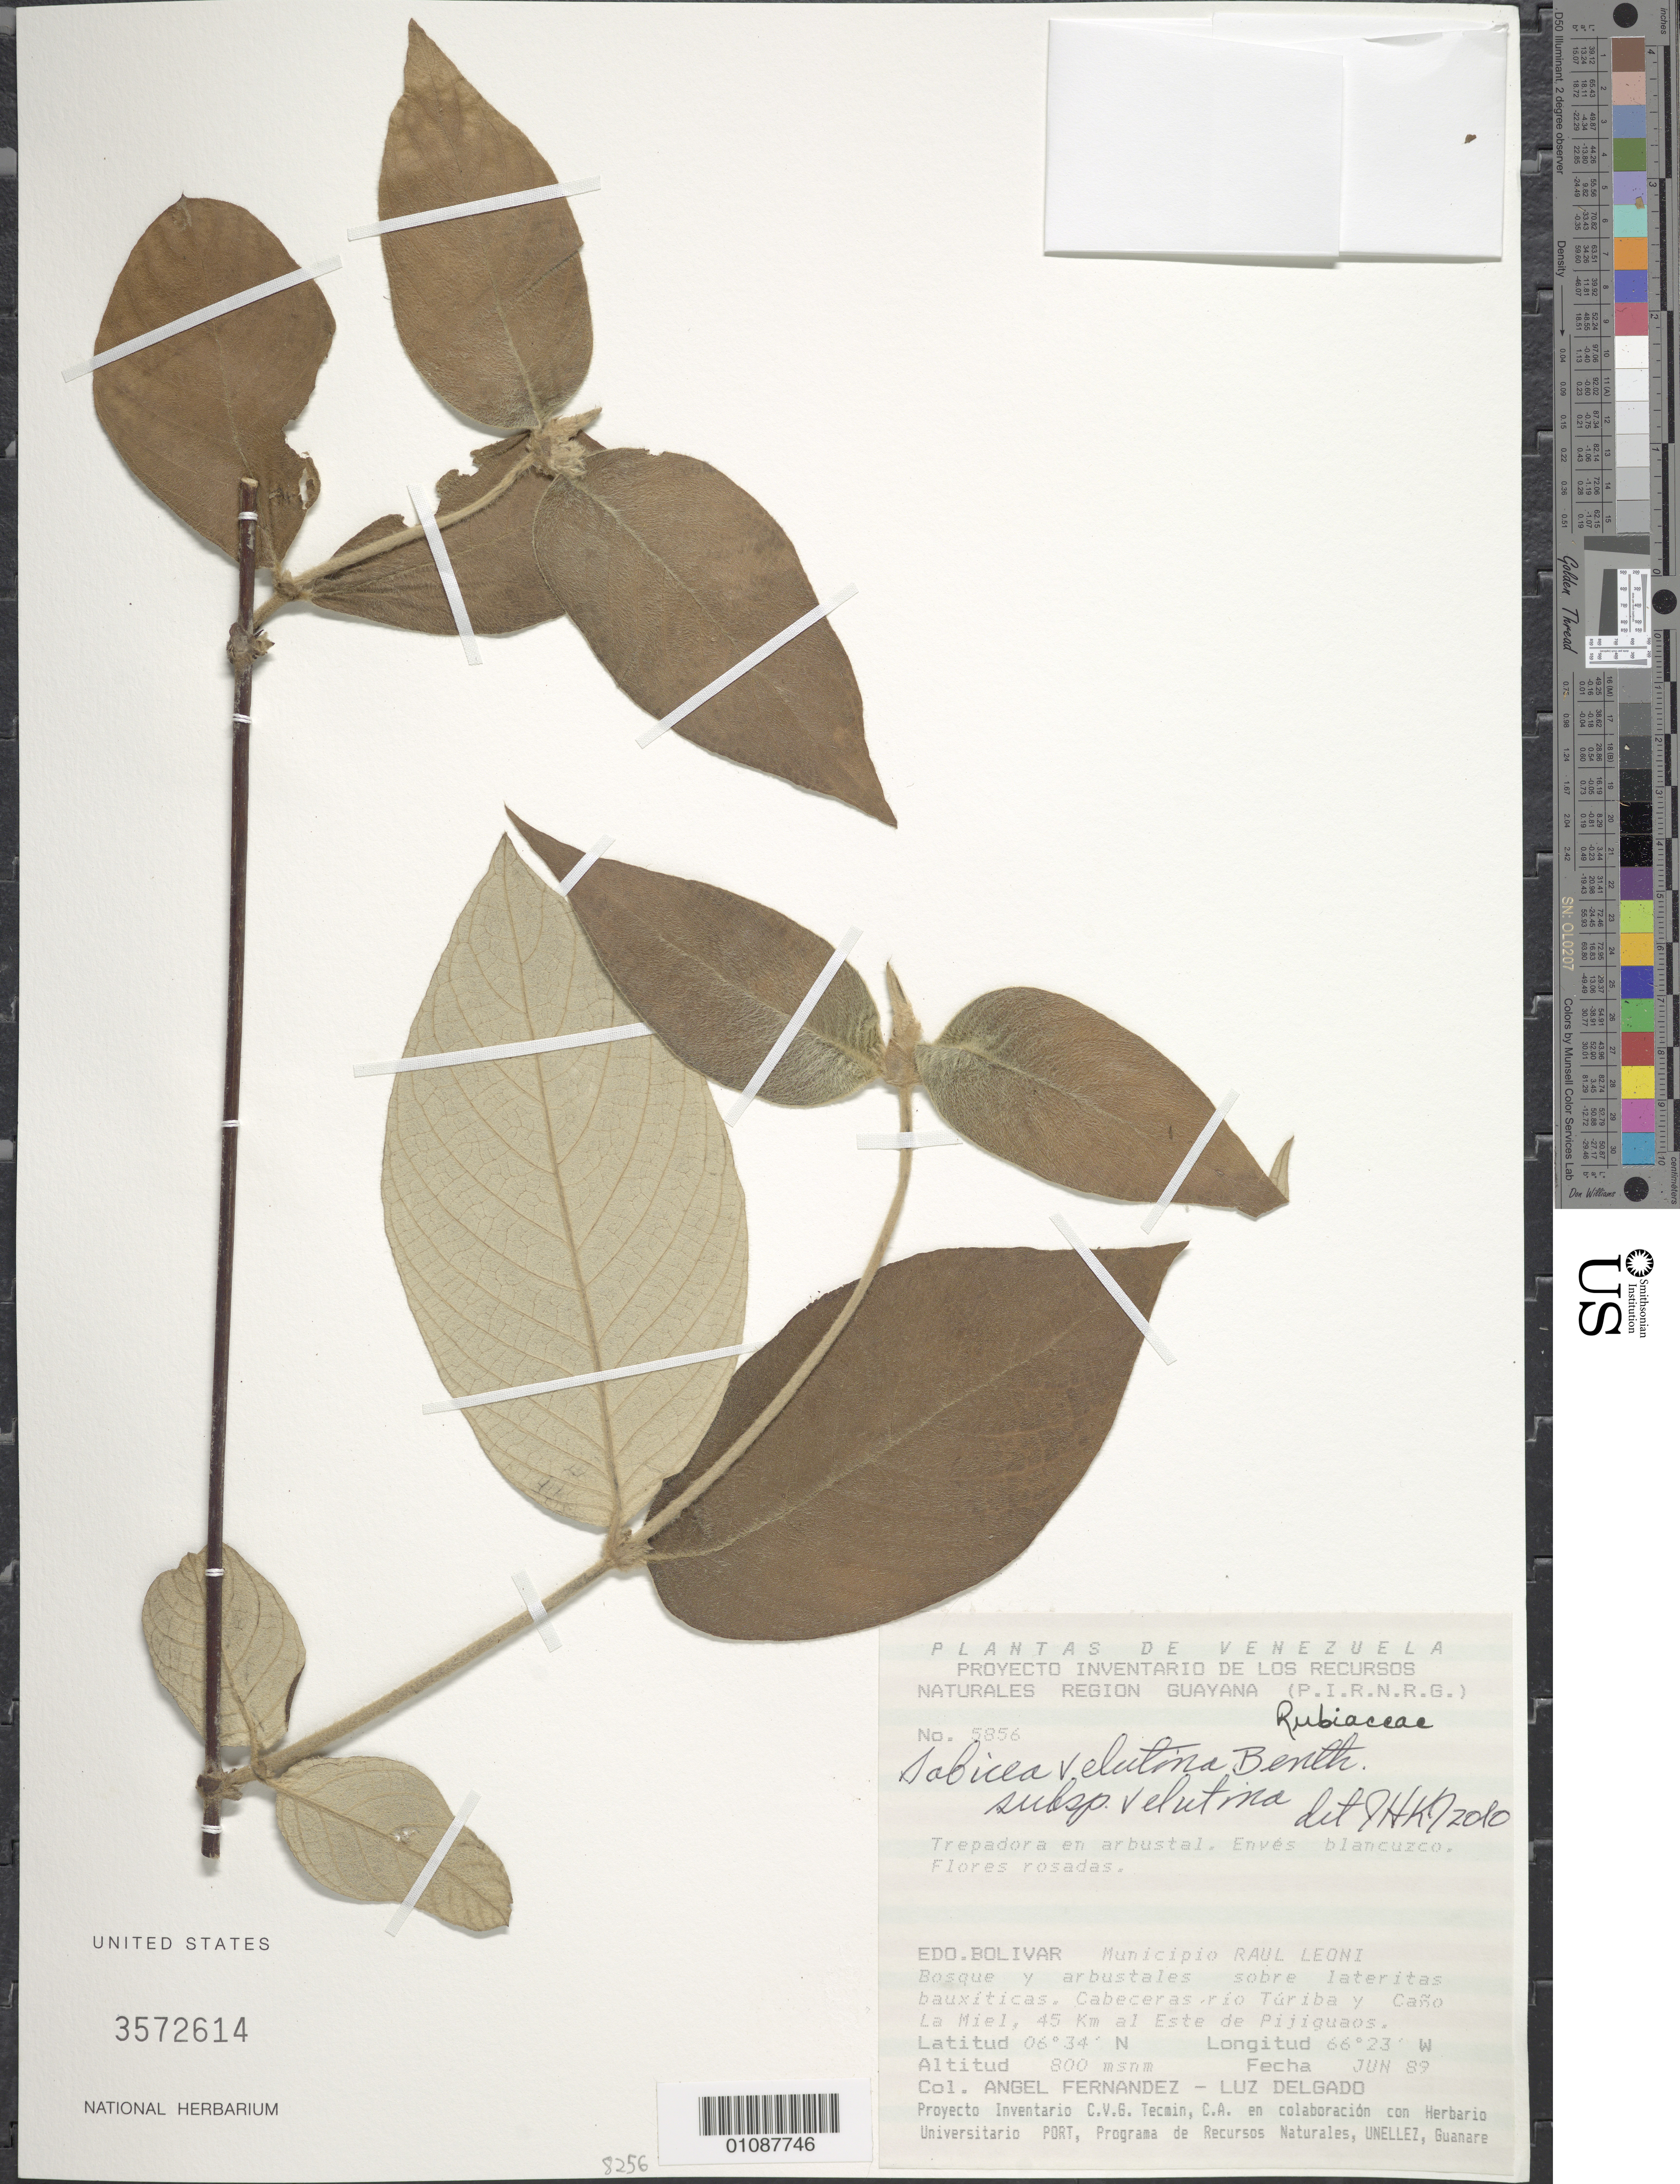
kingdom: Plantae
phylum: Tracheophyta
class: Magnoliopsida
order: Gentianales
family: Rubiaceae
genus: Sabicea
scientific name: Sabicea velutina subsp. velutina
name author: Benth.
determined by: Kirkbride, J. H.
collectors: A. Fernández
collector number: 5856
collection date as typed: Jun-89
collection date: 1989-06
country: Venezuela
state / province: Bolívar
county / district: Angostura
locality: Mun. Raúl Leoni [=Angostura], cabeceras Río Túriba y Caño La Miel, 45 km al Este de Pijiguaos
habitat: Bosque y arbustales sobre lateritas bauxiticas; arbustal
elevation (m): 800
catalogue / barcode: US 3572614